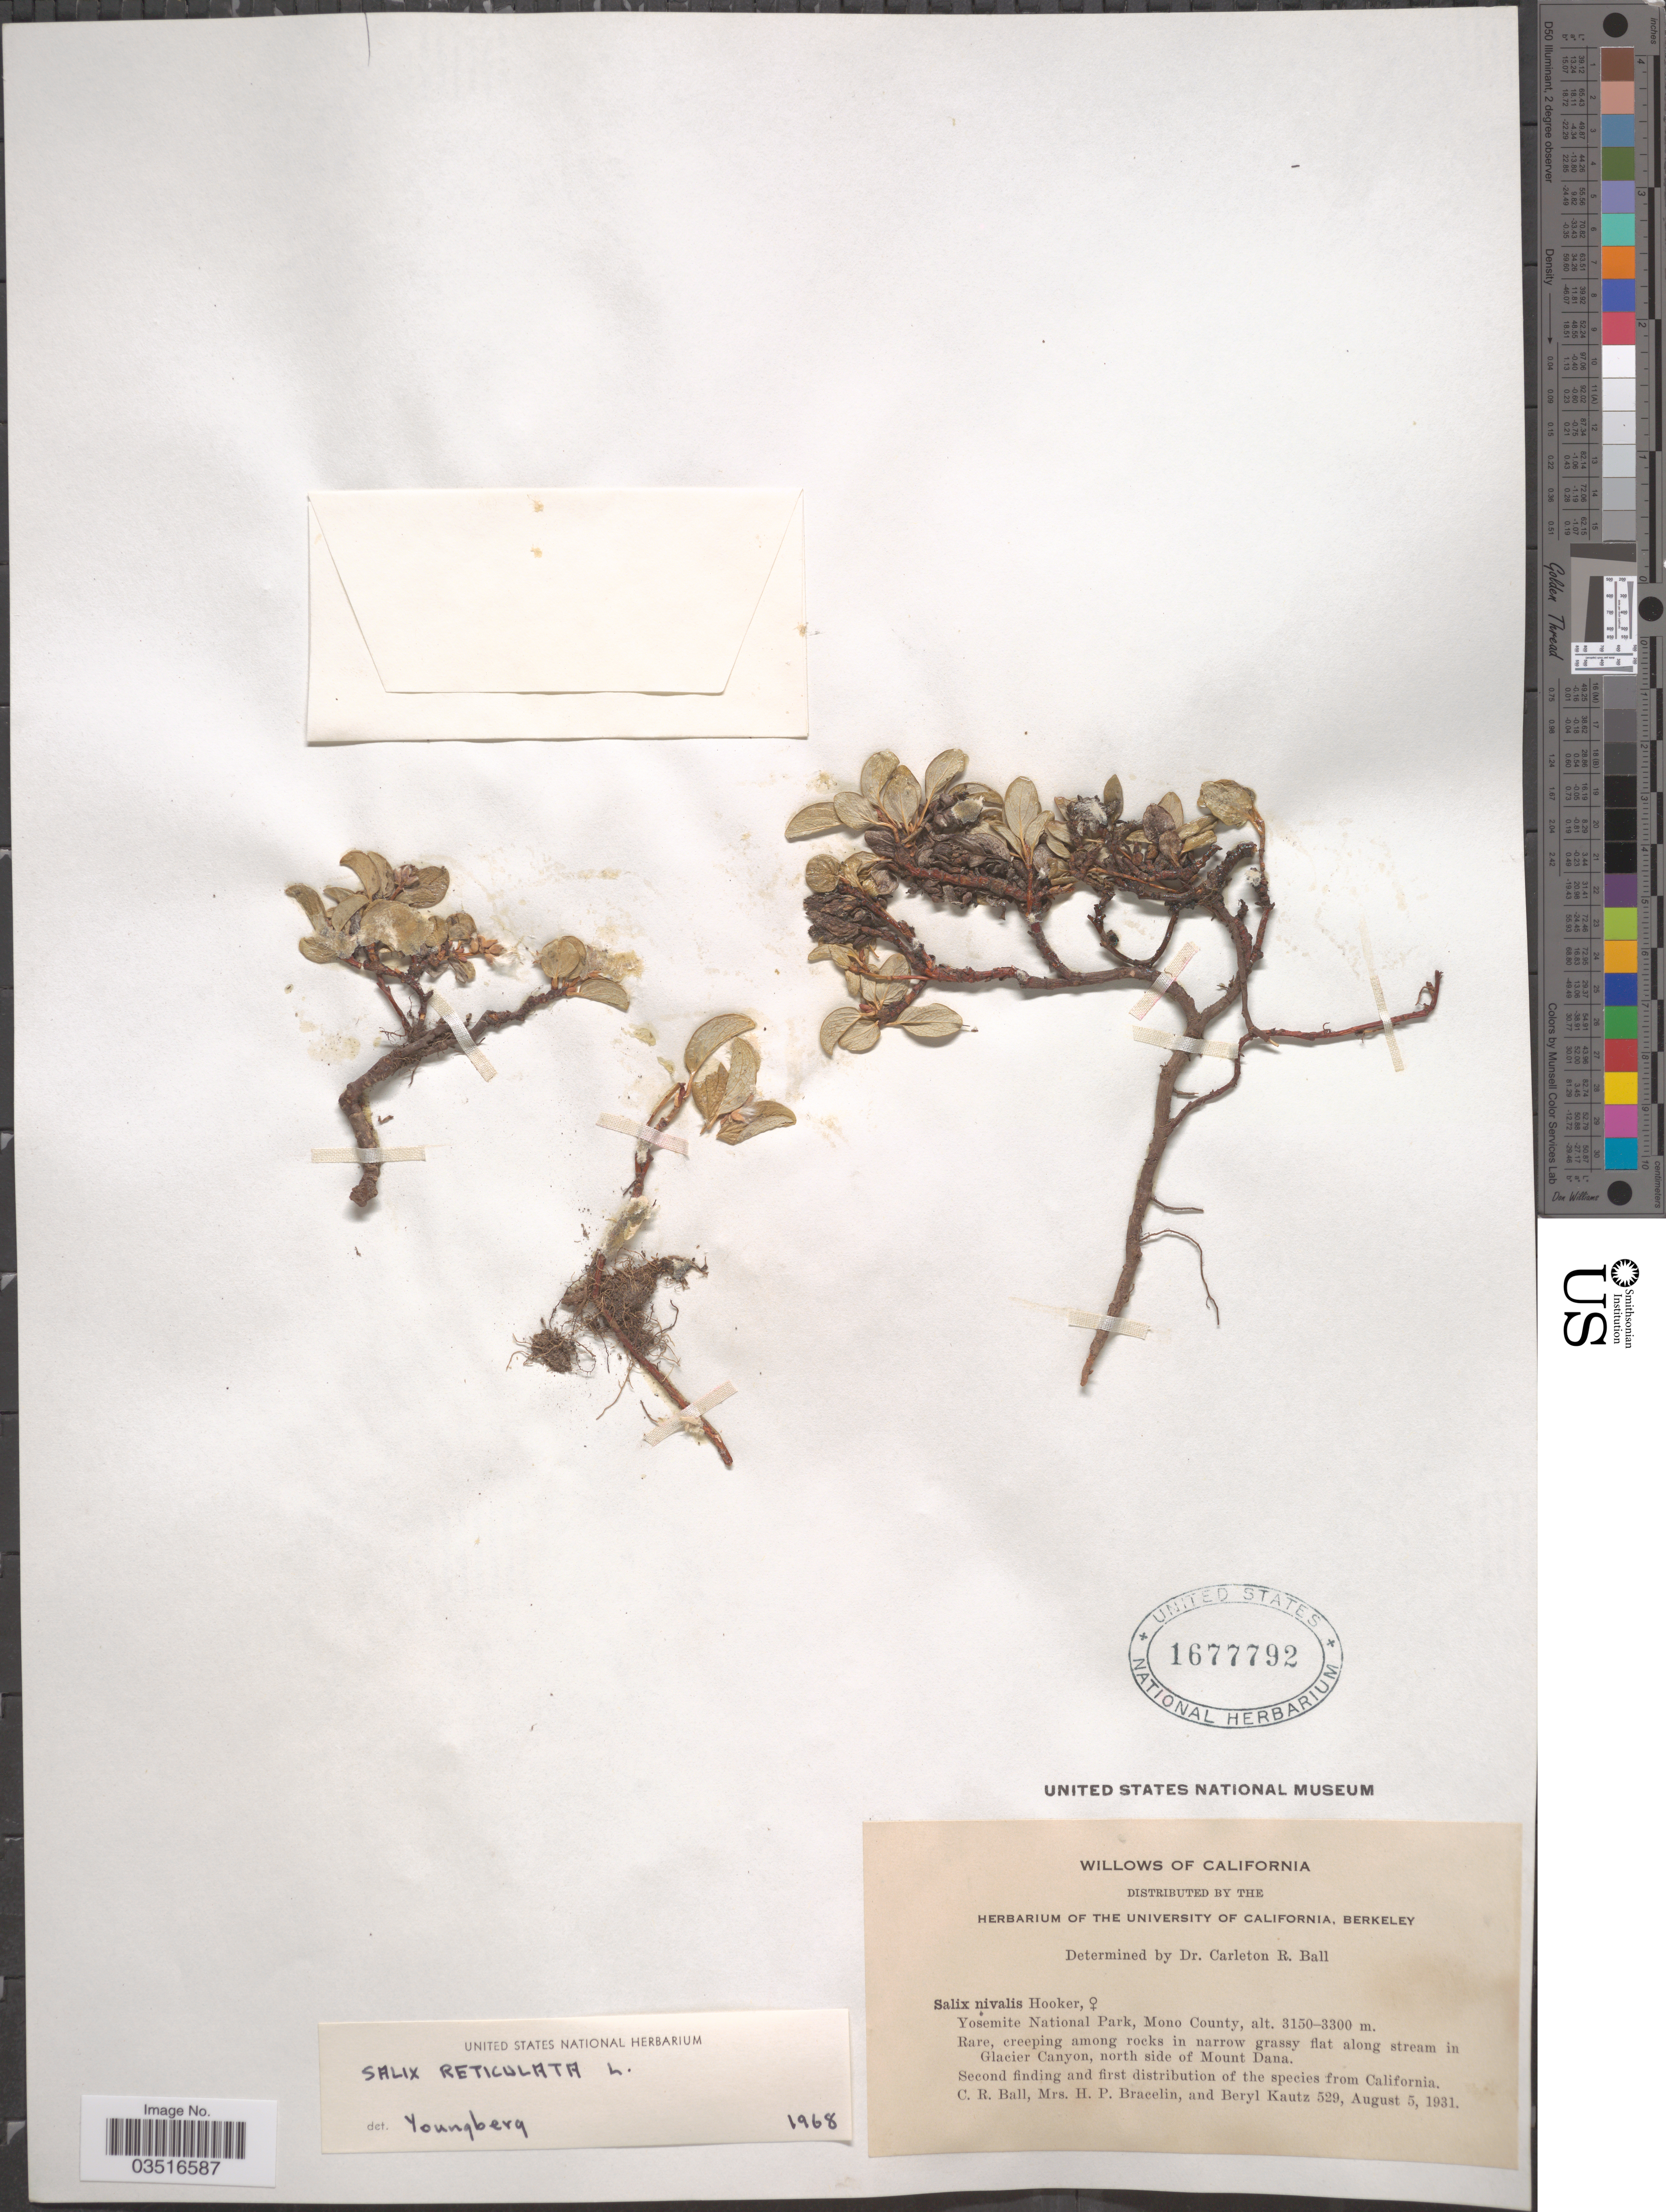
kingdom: Plantae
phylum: Tracheophyta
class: Magnoliopsida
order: Malpighiales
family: Salicaceae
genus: Salix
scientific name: Salix reticulata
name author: L.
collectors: C. R. Ball, H. Bracelin & B. Kautz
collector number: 529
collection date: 1931-08-05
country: United States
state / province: California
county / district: Mono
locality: Yosemite National Park, Mono County. Along stream in Glacier Canyon, north side of Mount Dana.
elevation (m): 3150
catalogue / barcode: US 1677792